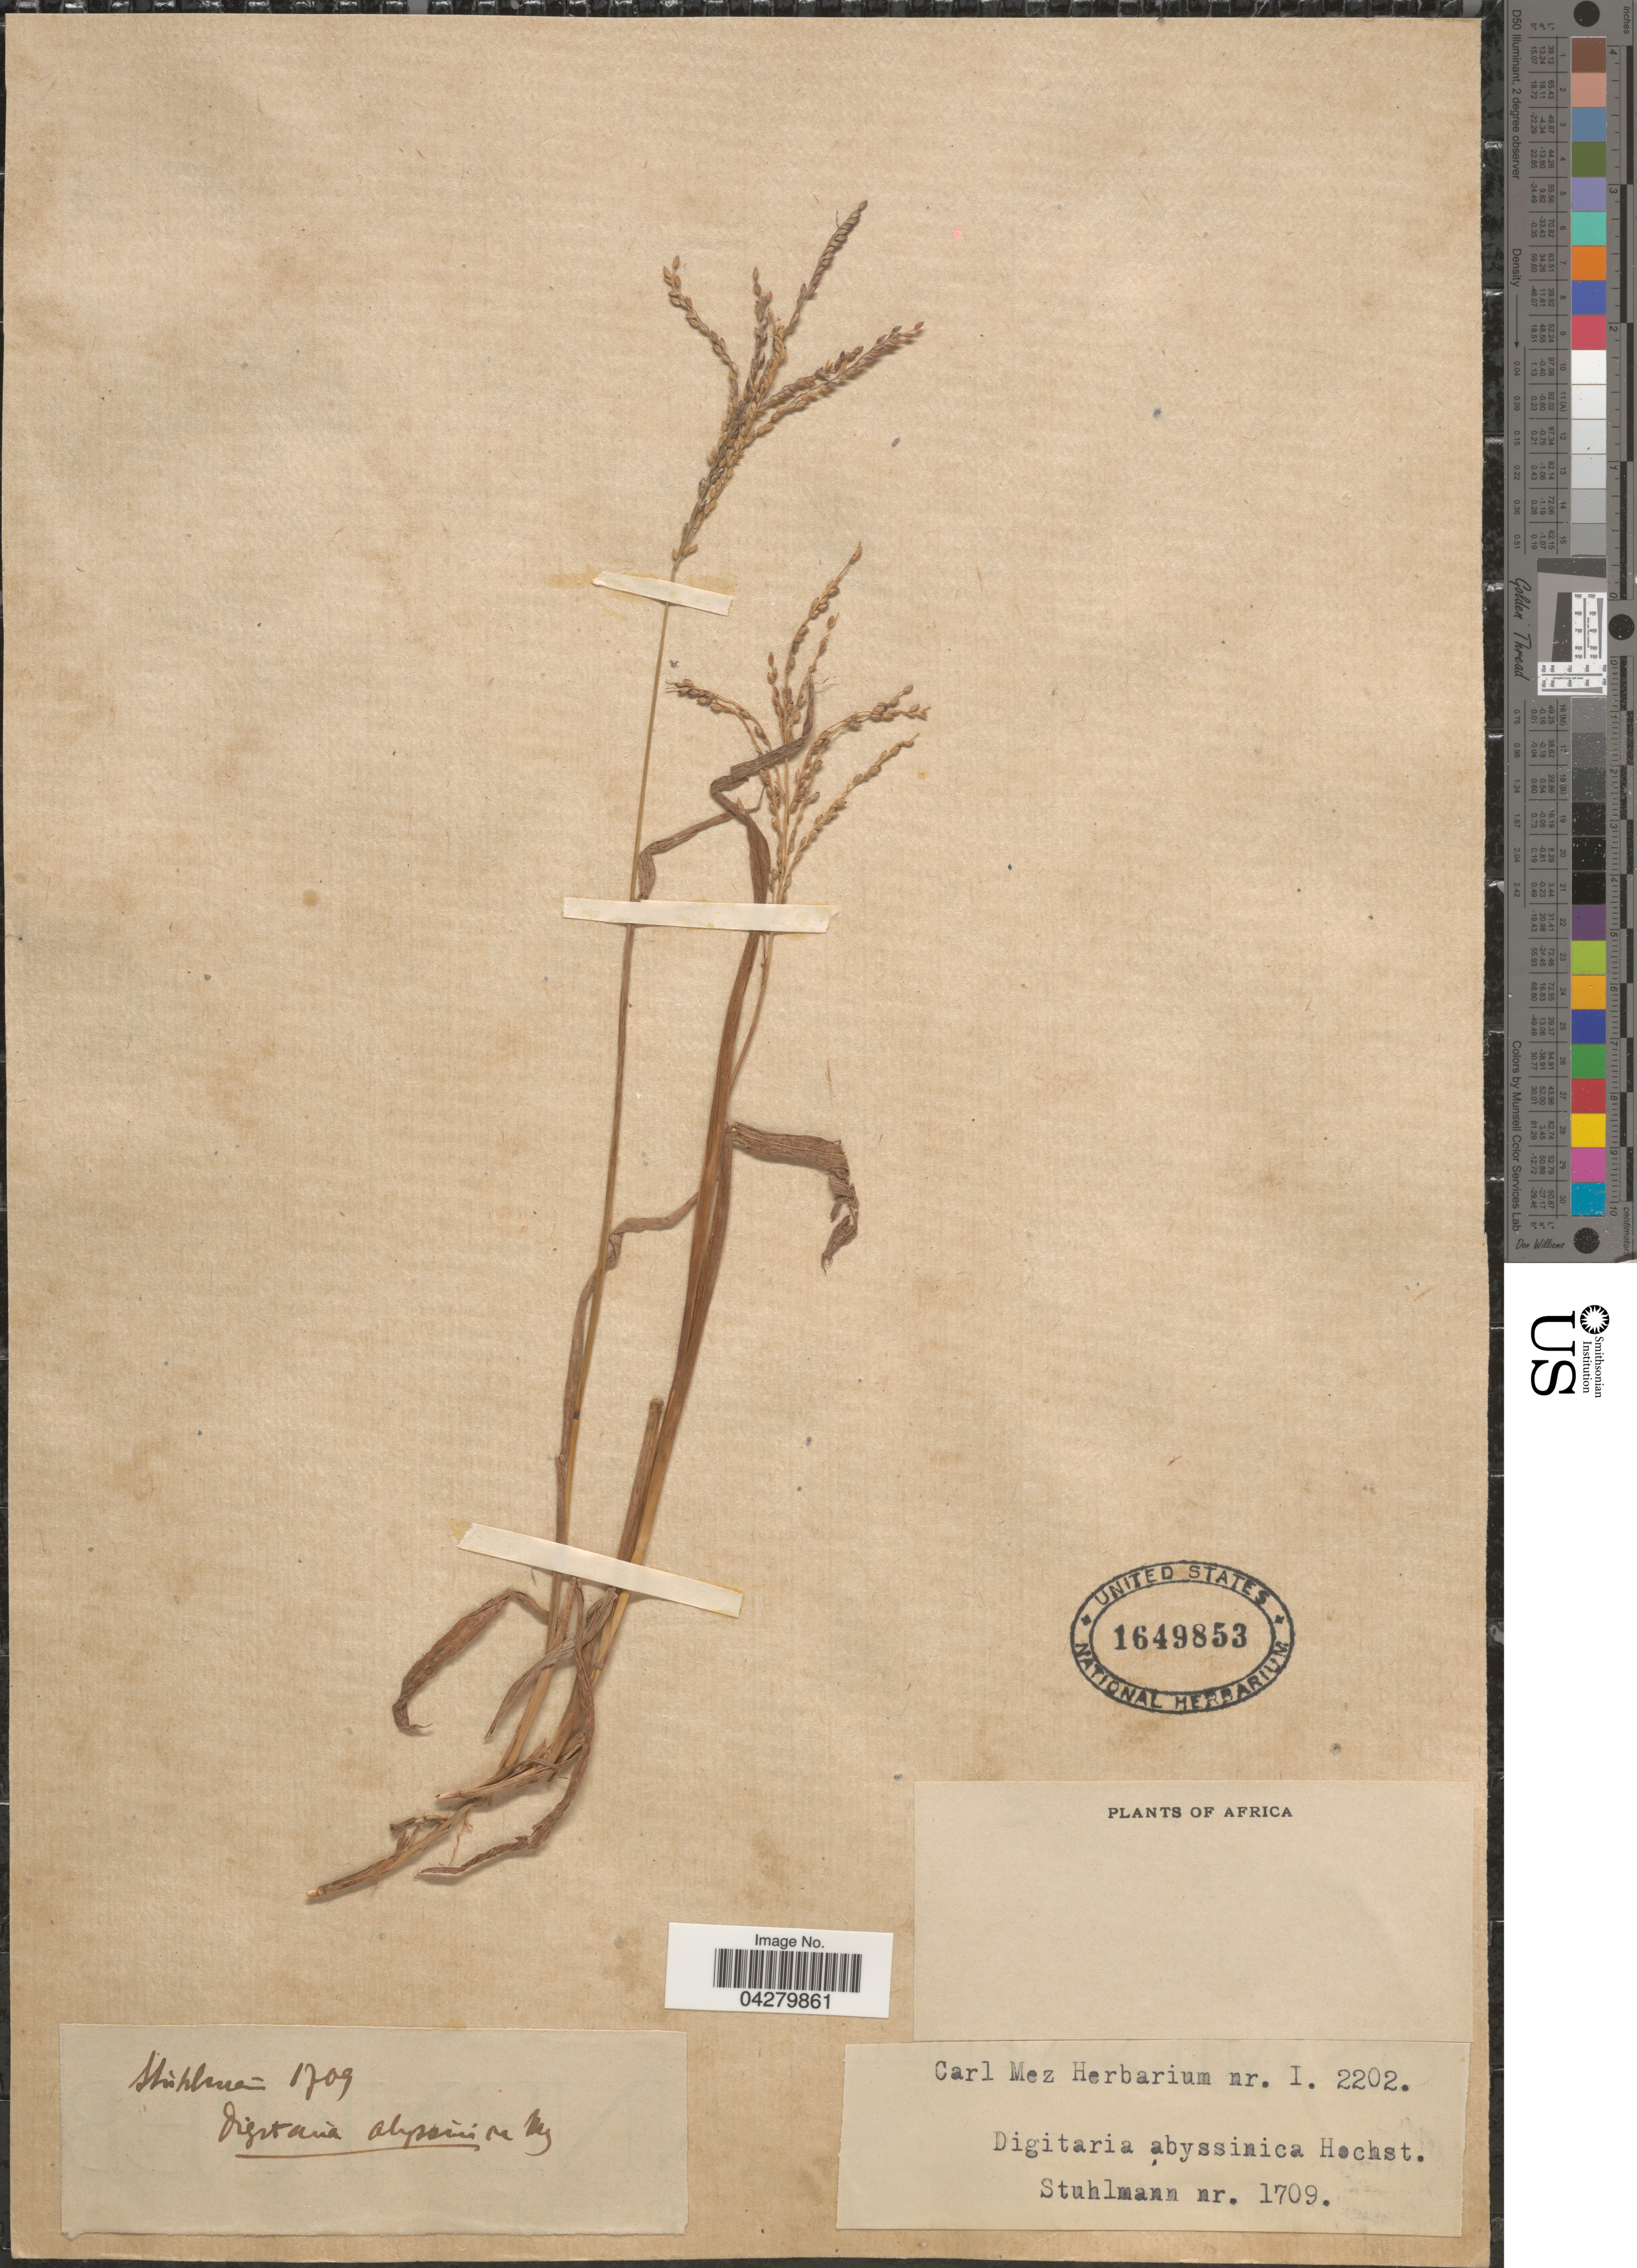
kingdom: Plantae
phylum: Tracheophyta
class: Liliopsida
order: Poales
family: Poaceae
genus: Digitaria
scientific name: Digitaria abyssinica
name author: (Hochst. ex Rich.) Stapf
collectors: -. Stuhlmann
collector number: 1709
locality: Africa.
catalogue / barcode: US 1649853